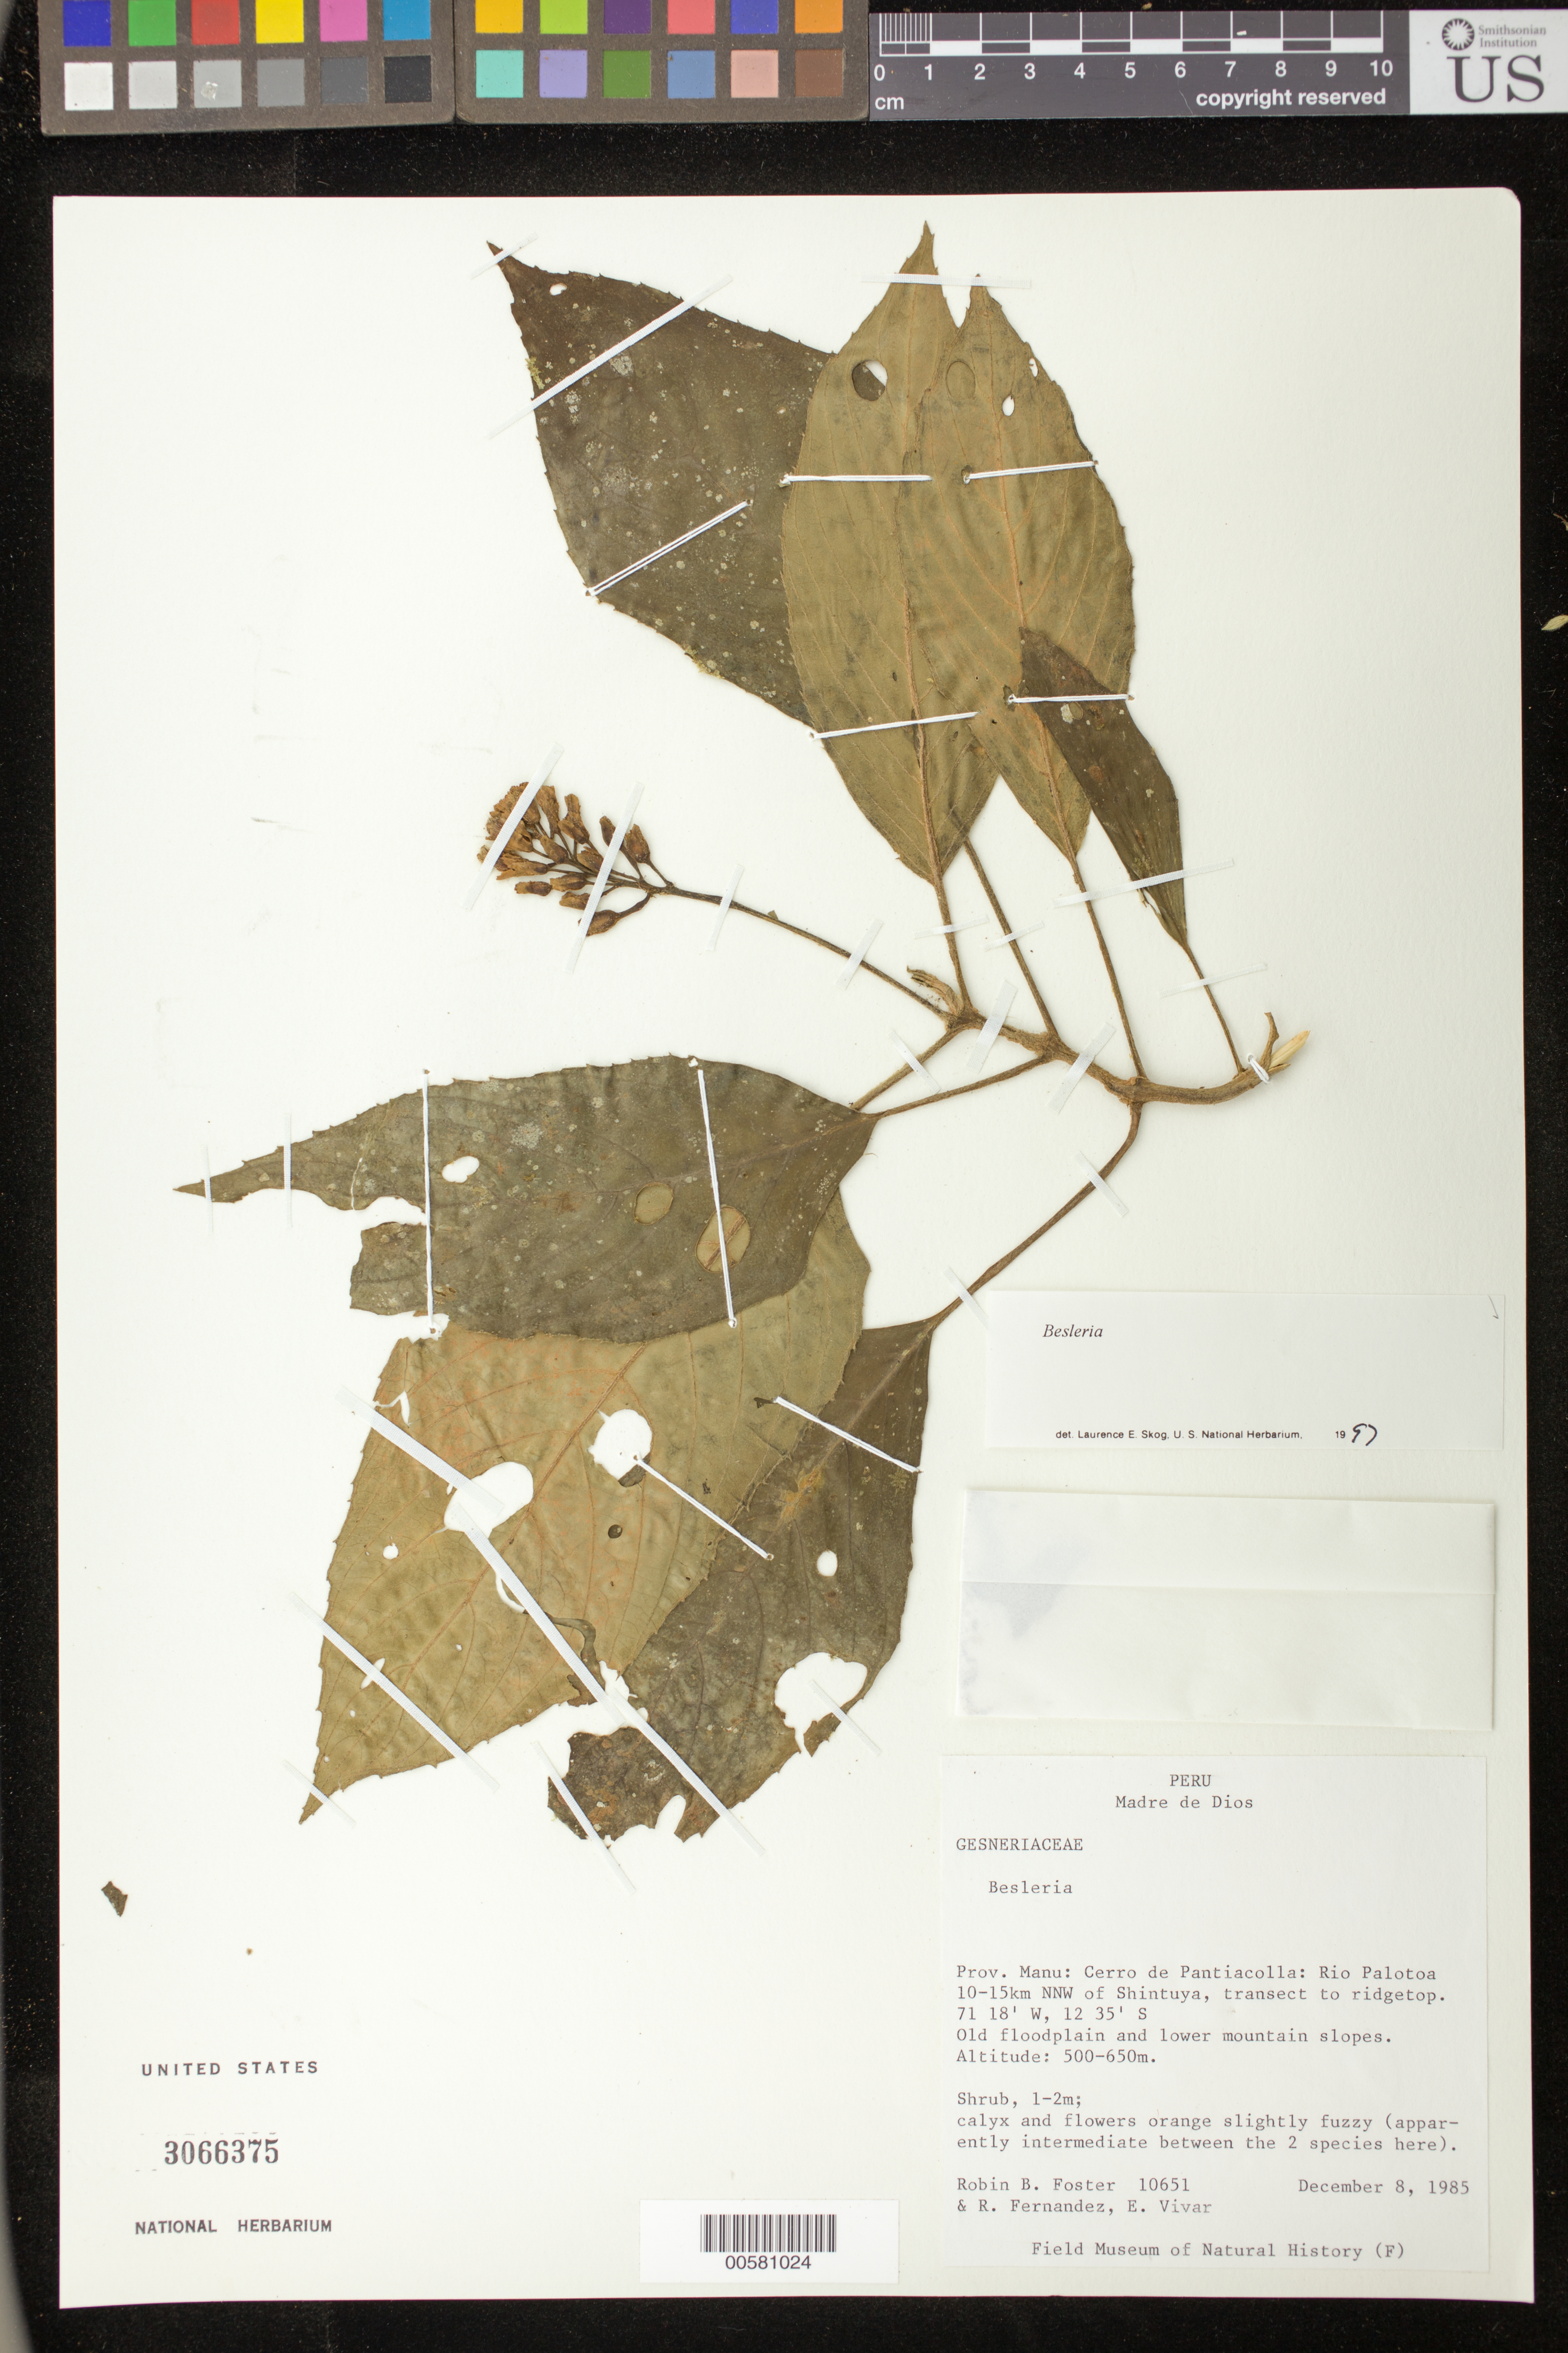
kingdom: Plantae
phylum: Tracheophyta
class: Magnoliopsida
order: Lamiales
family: Gesneriaceae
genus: Besleria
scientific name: Besleria sp.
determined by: Skog, Laurence E.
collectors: R. B. Foster, R. Fernandez & E. Vivar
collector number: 10651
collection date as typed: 08 Dec 1985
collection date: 1985-12-08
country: Peru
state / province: Madre de Dios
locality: Prov. Manu; Cerro de Pantiacolla, Rio Palotoa 10-15 km NNW of Shintuya, transect to ridgetop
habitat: Old floodplain and lower mountain slopes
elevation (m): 500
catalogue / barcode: US 3066375